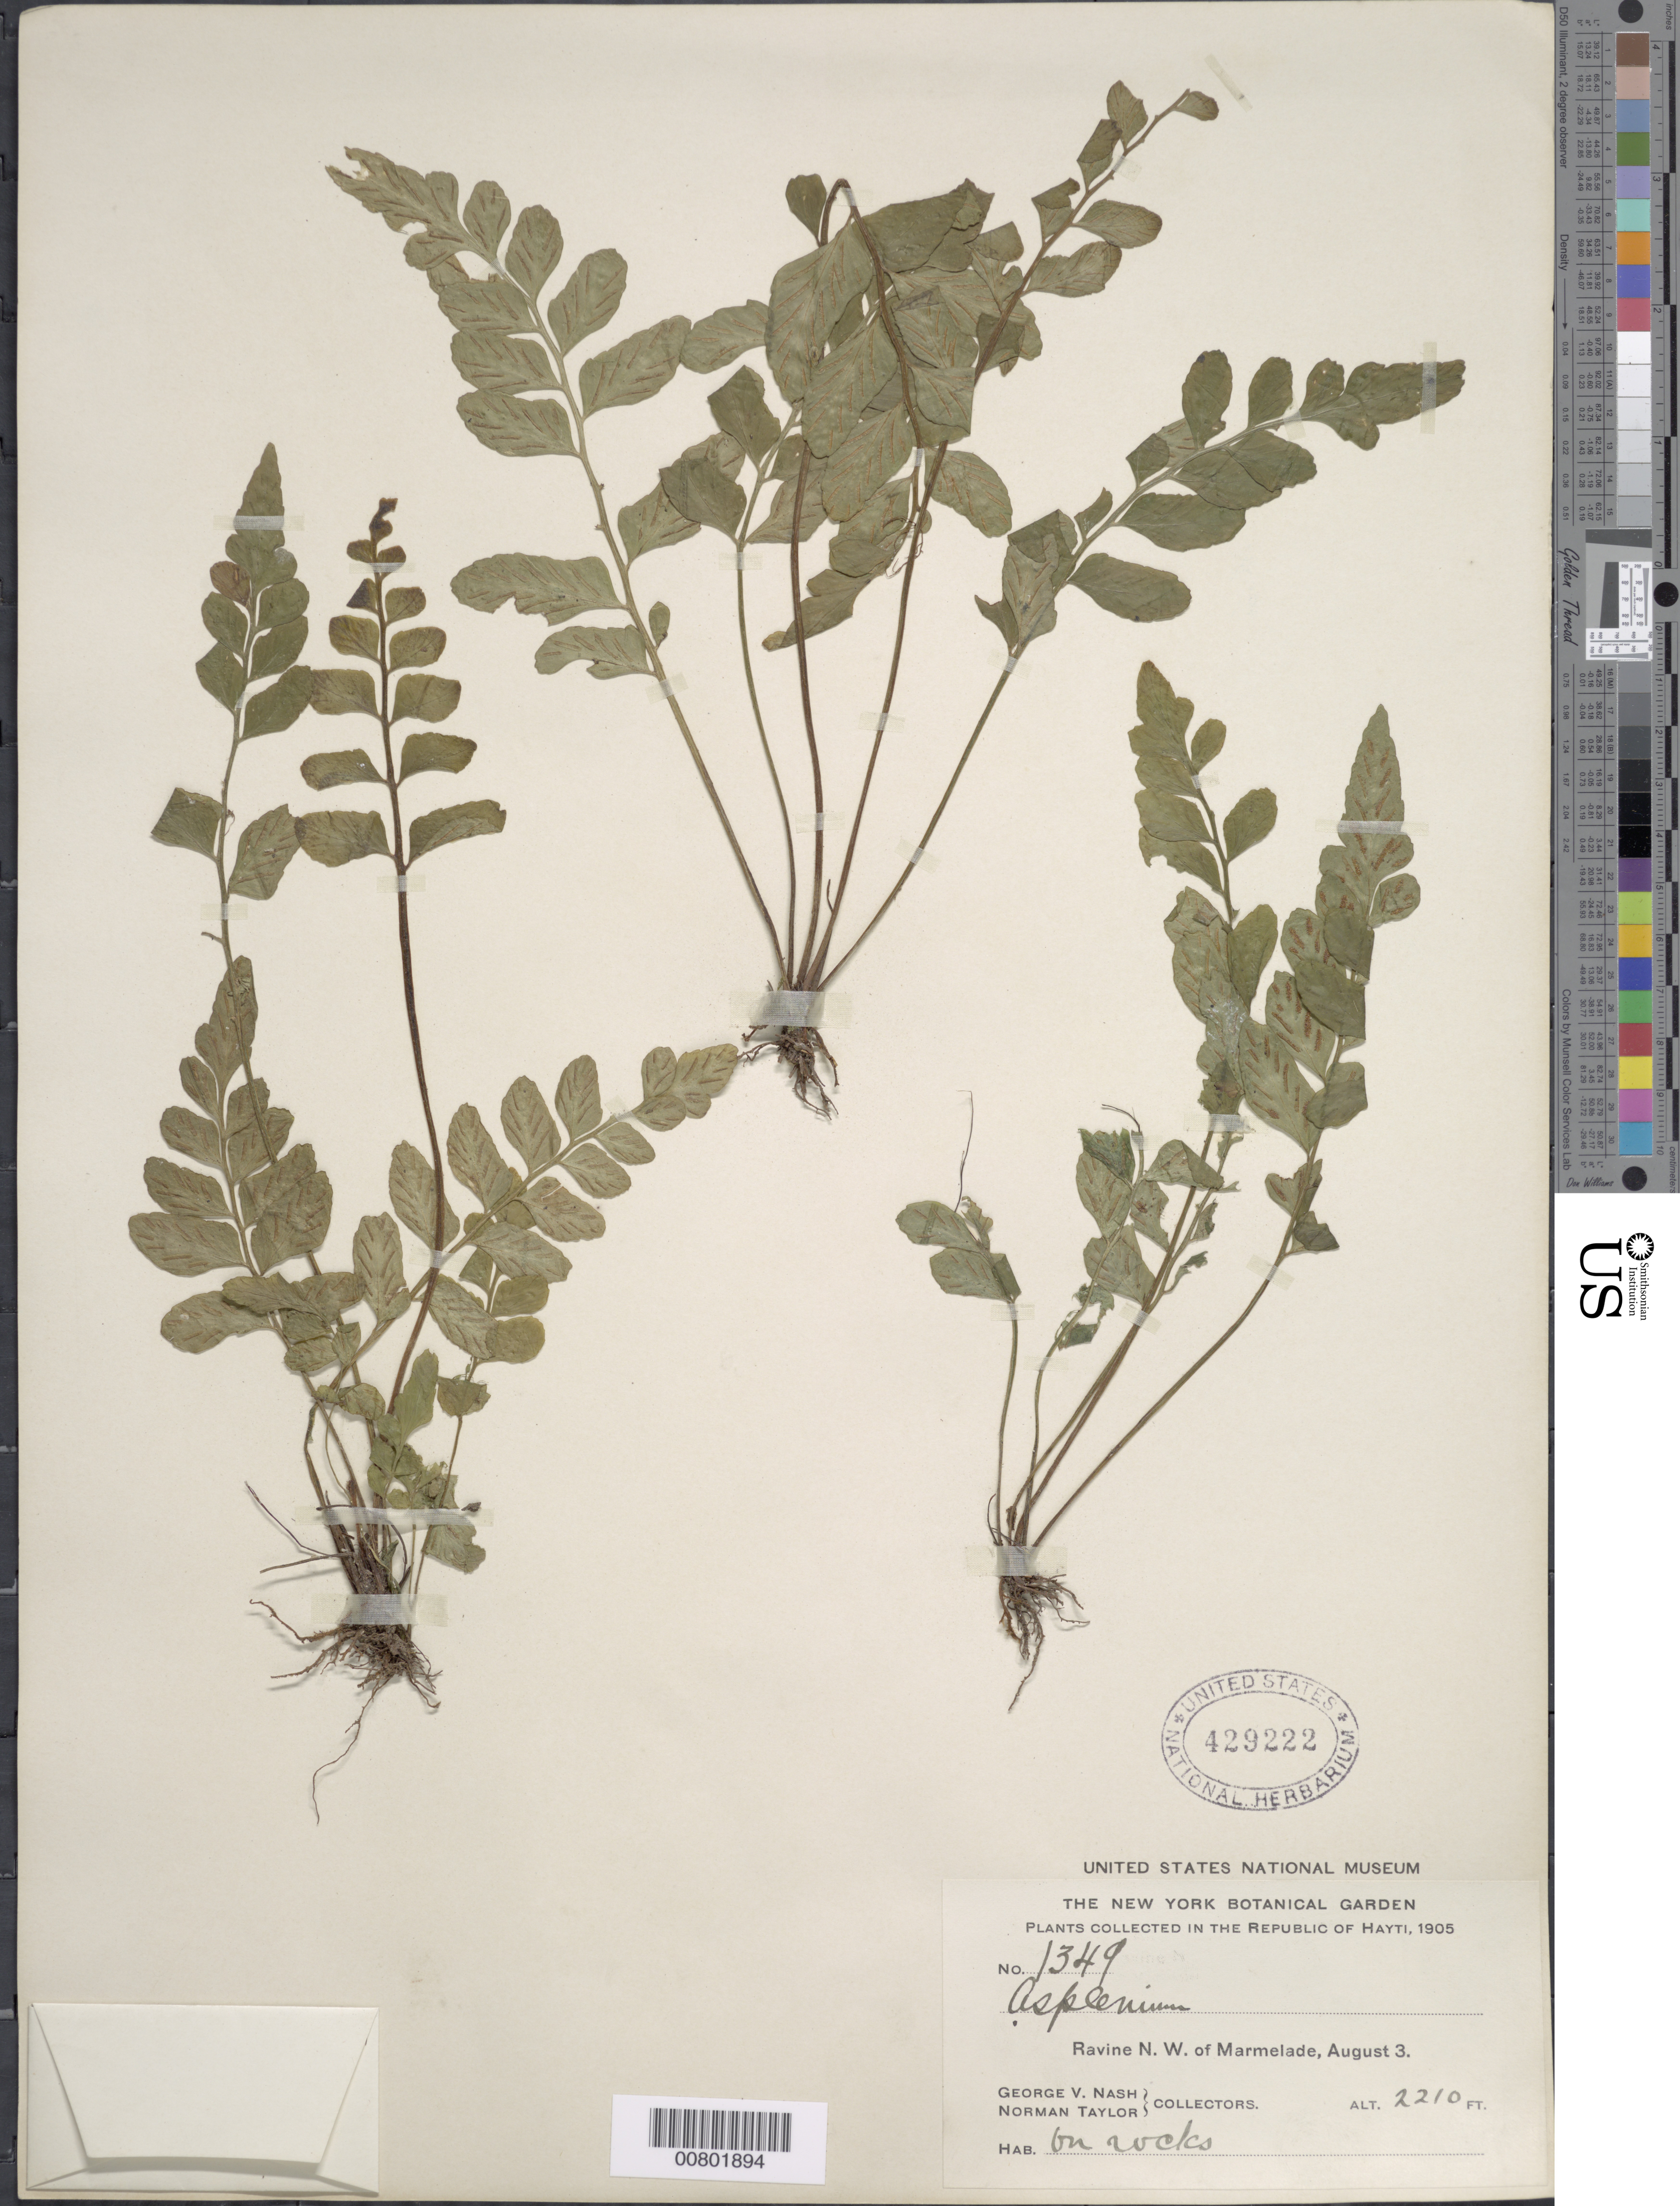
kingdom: Plantae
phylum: Tracheophyta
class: Polypodiopsida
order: Polypodiales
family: Aspleniaceae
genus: Asplenium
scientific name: Asplenium abscissum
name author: Willd.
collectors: G. V. Nash & N. Taylor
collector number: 1349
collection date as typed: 03 Aug 1905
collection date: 1905-08-03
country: Haiti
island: Hispaniola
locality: Marmelade, NW of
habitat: Ravine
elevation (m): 674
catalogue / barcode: US 429222